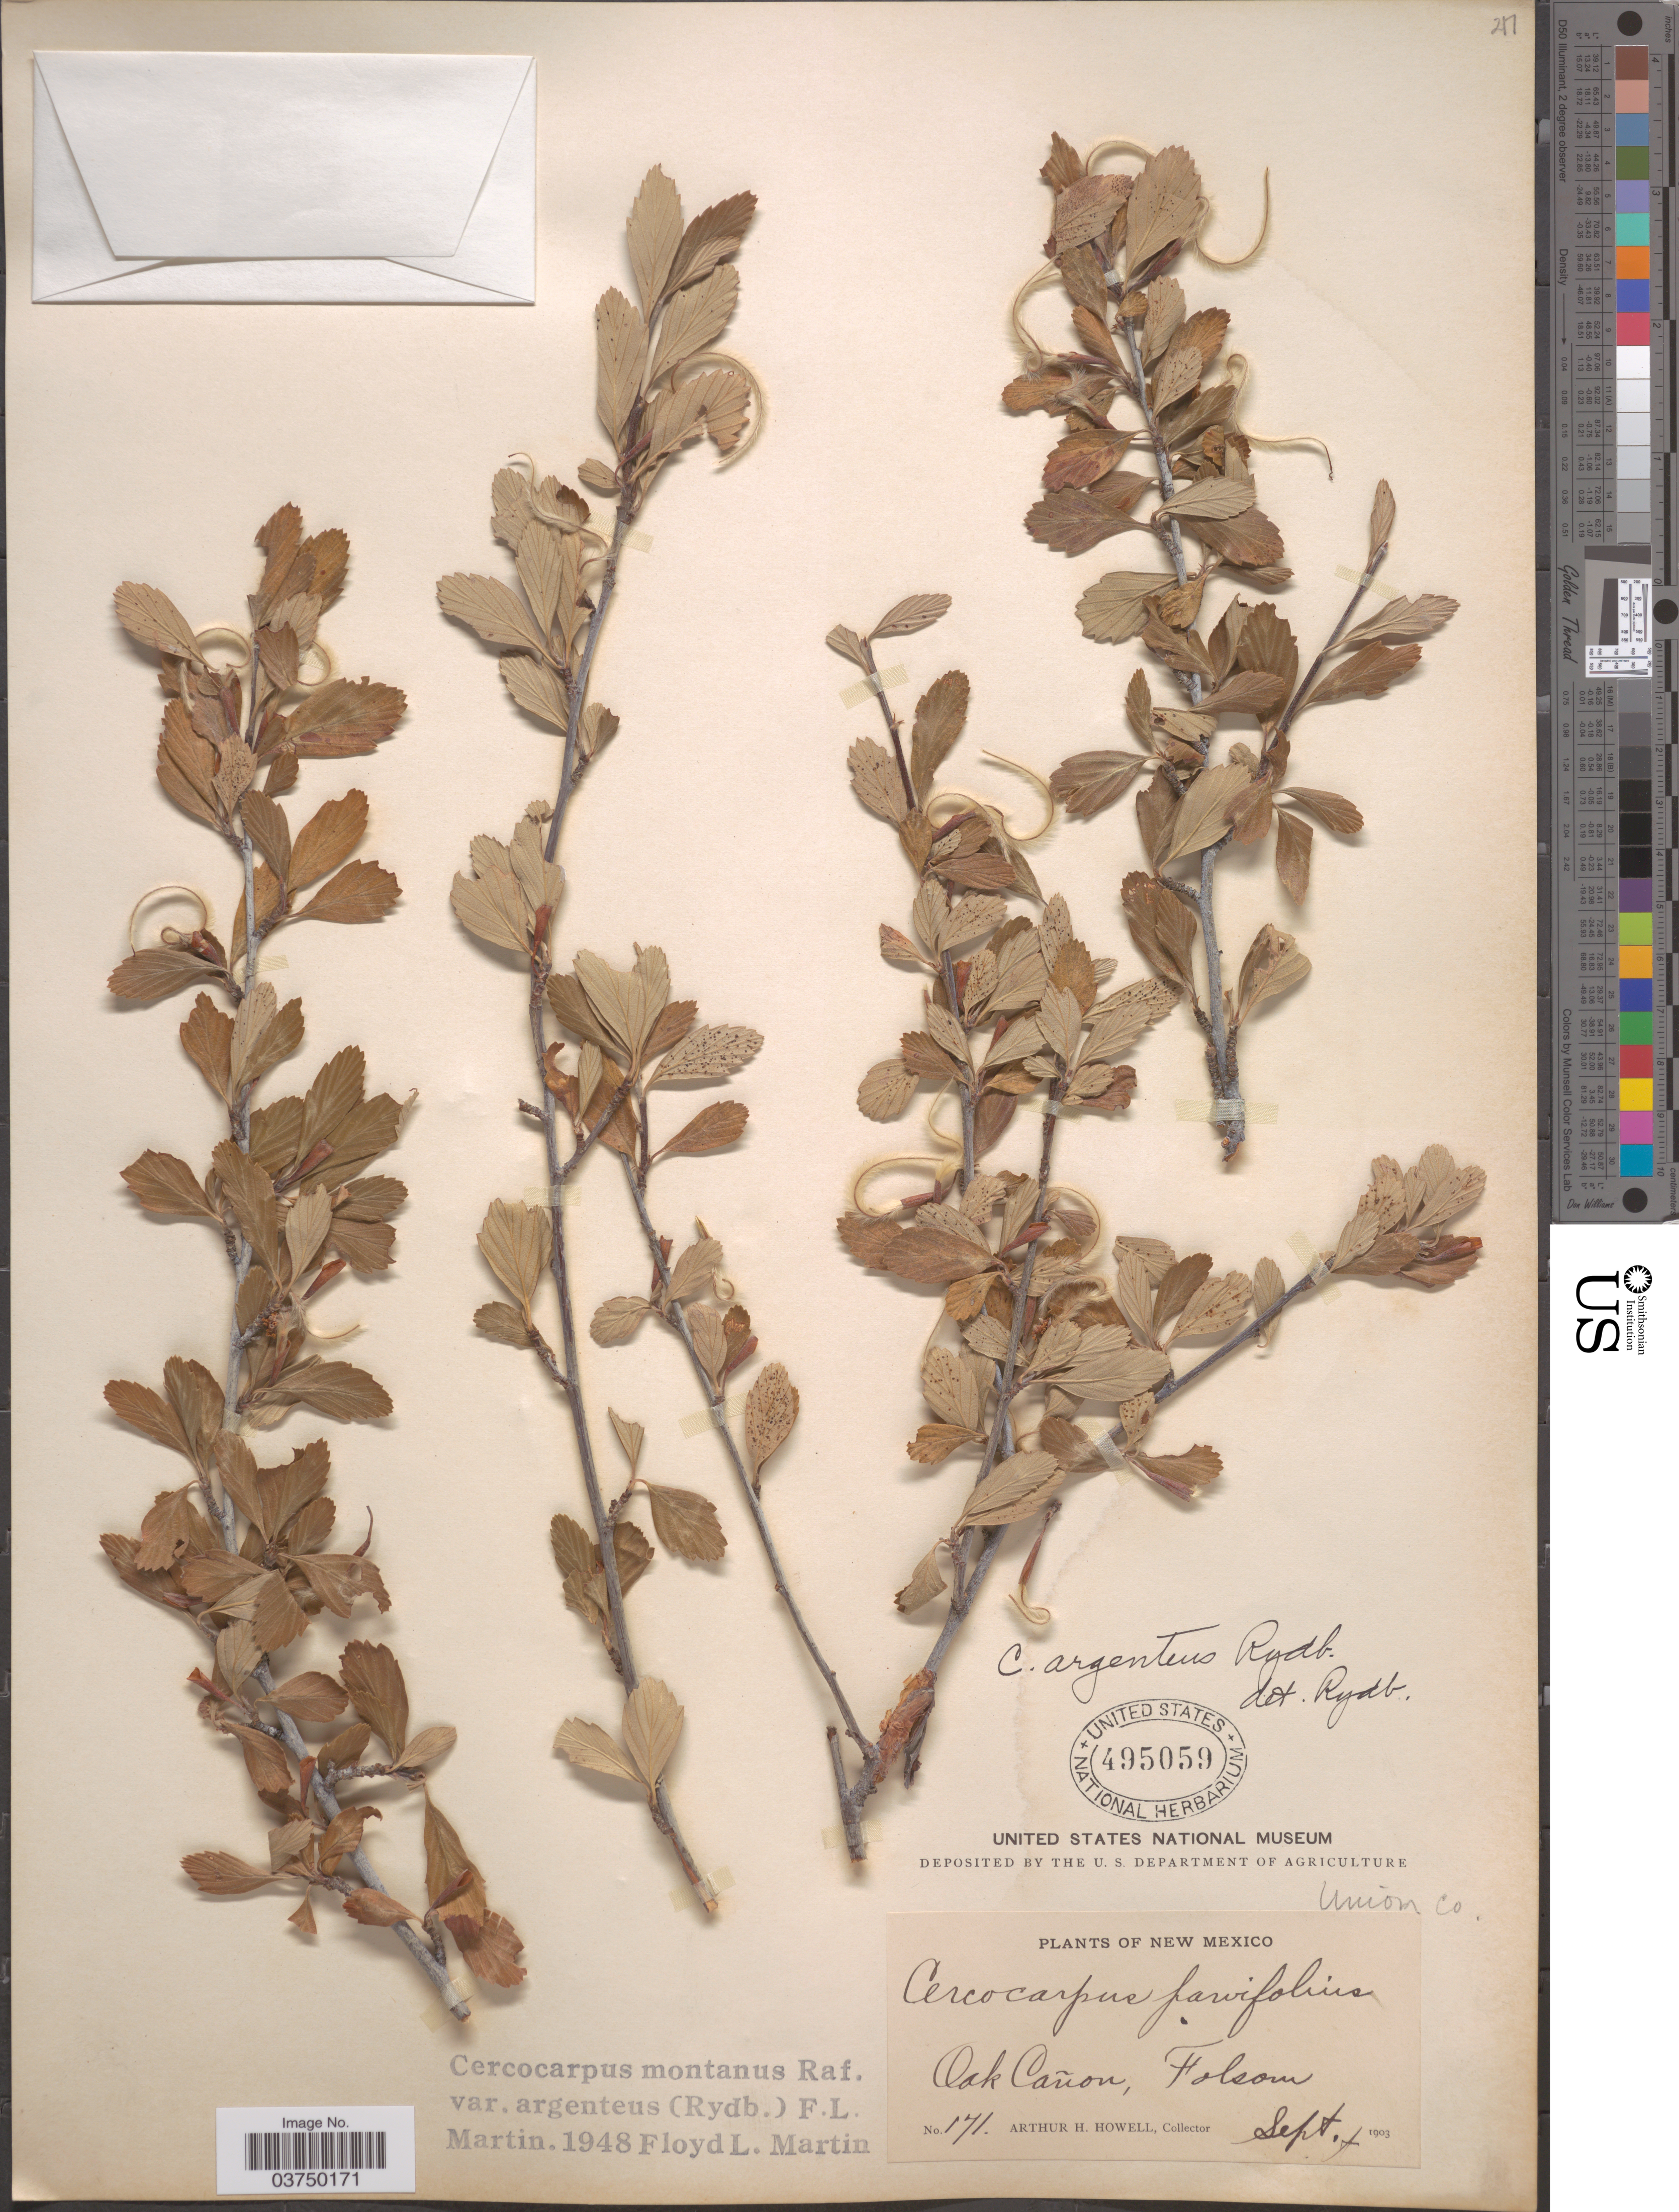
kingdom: Plantae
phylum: Tracheophyta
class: Magnoliopsida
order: Rosales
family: Rosaceae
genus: Cercocarpus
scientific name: Cercocarpus montanus var. argenteus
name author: (Rydb.) F.L. Martin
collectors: A. H. Howell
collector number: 171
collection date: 1903-09-01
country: United States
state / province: New Mexico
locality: Oak Cañon, Falson. Union Co.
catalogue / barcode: US 495059